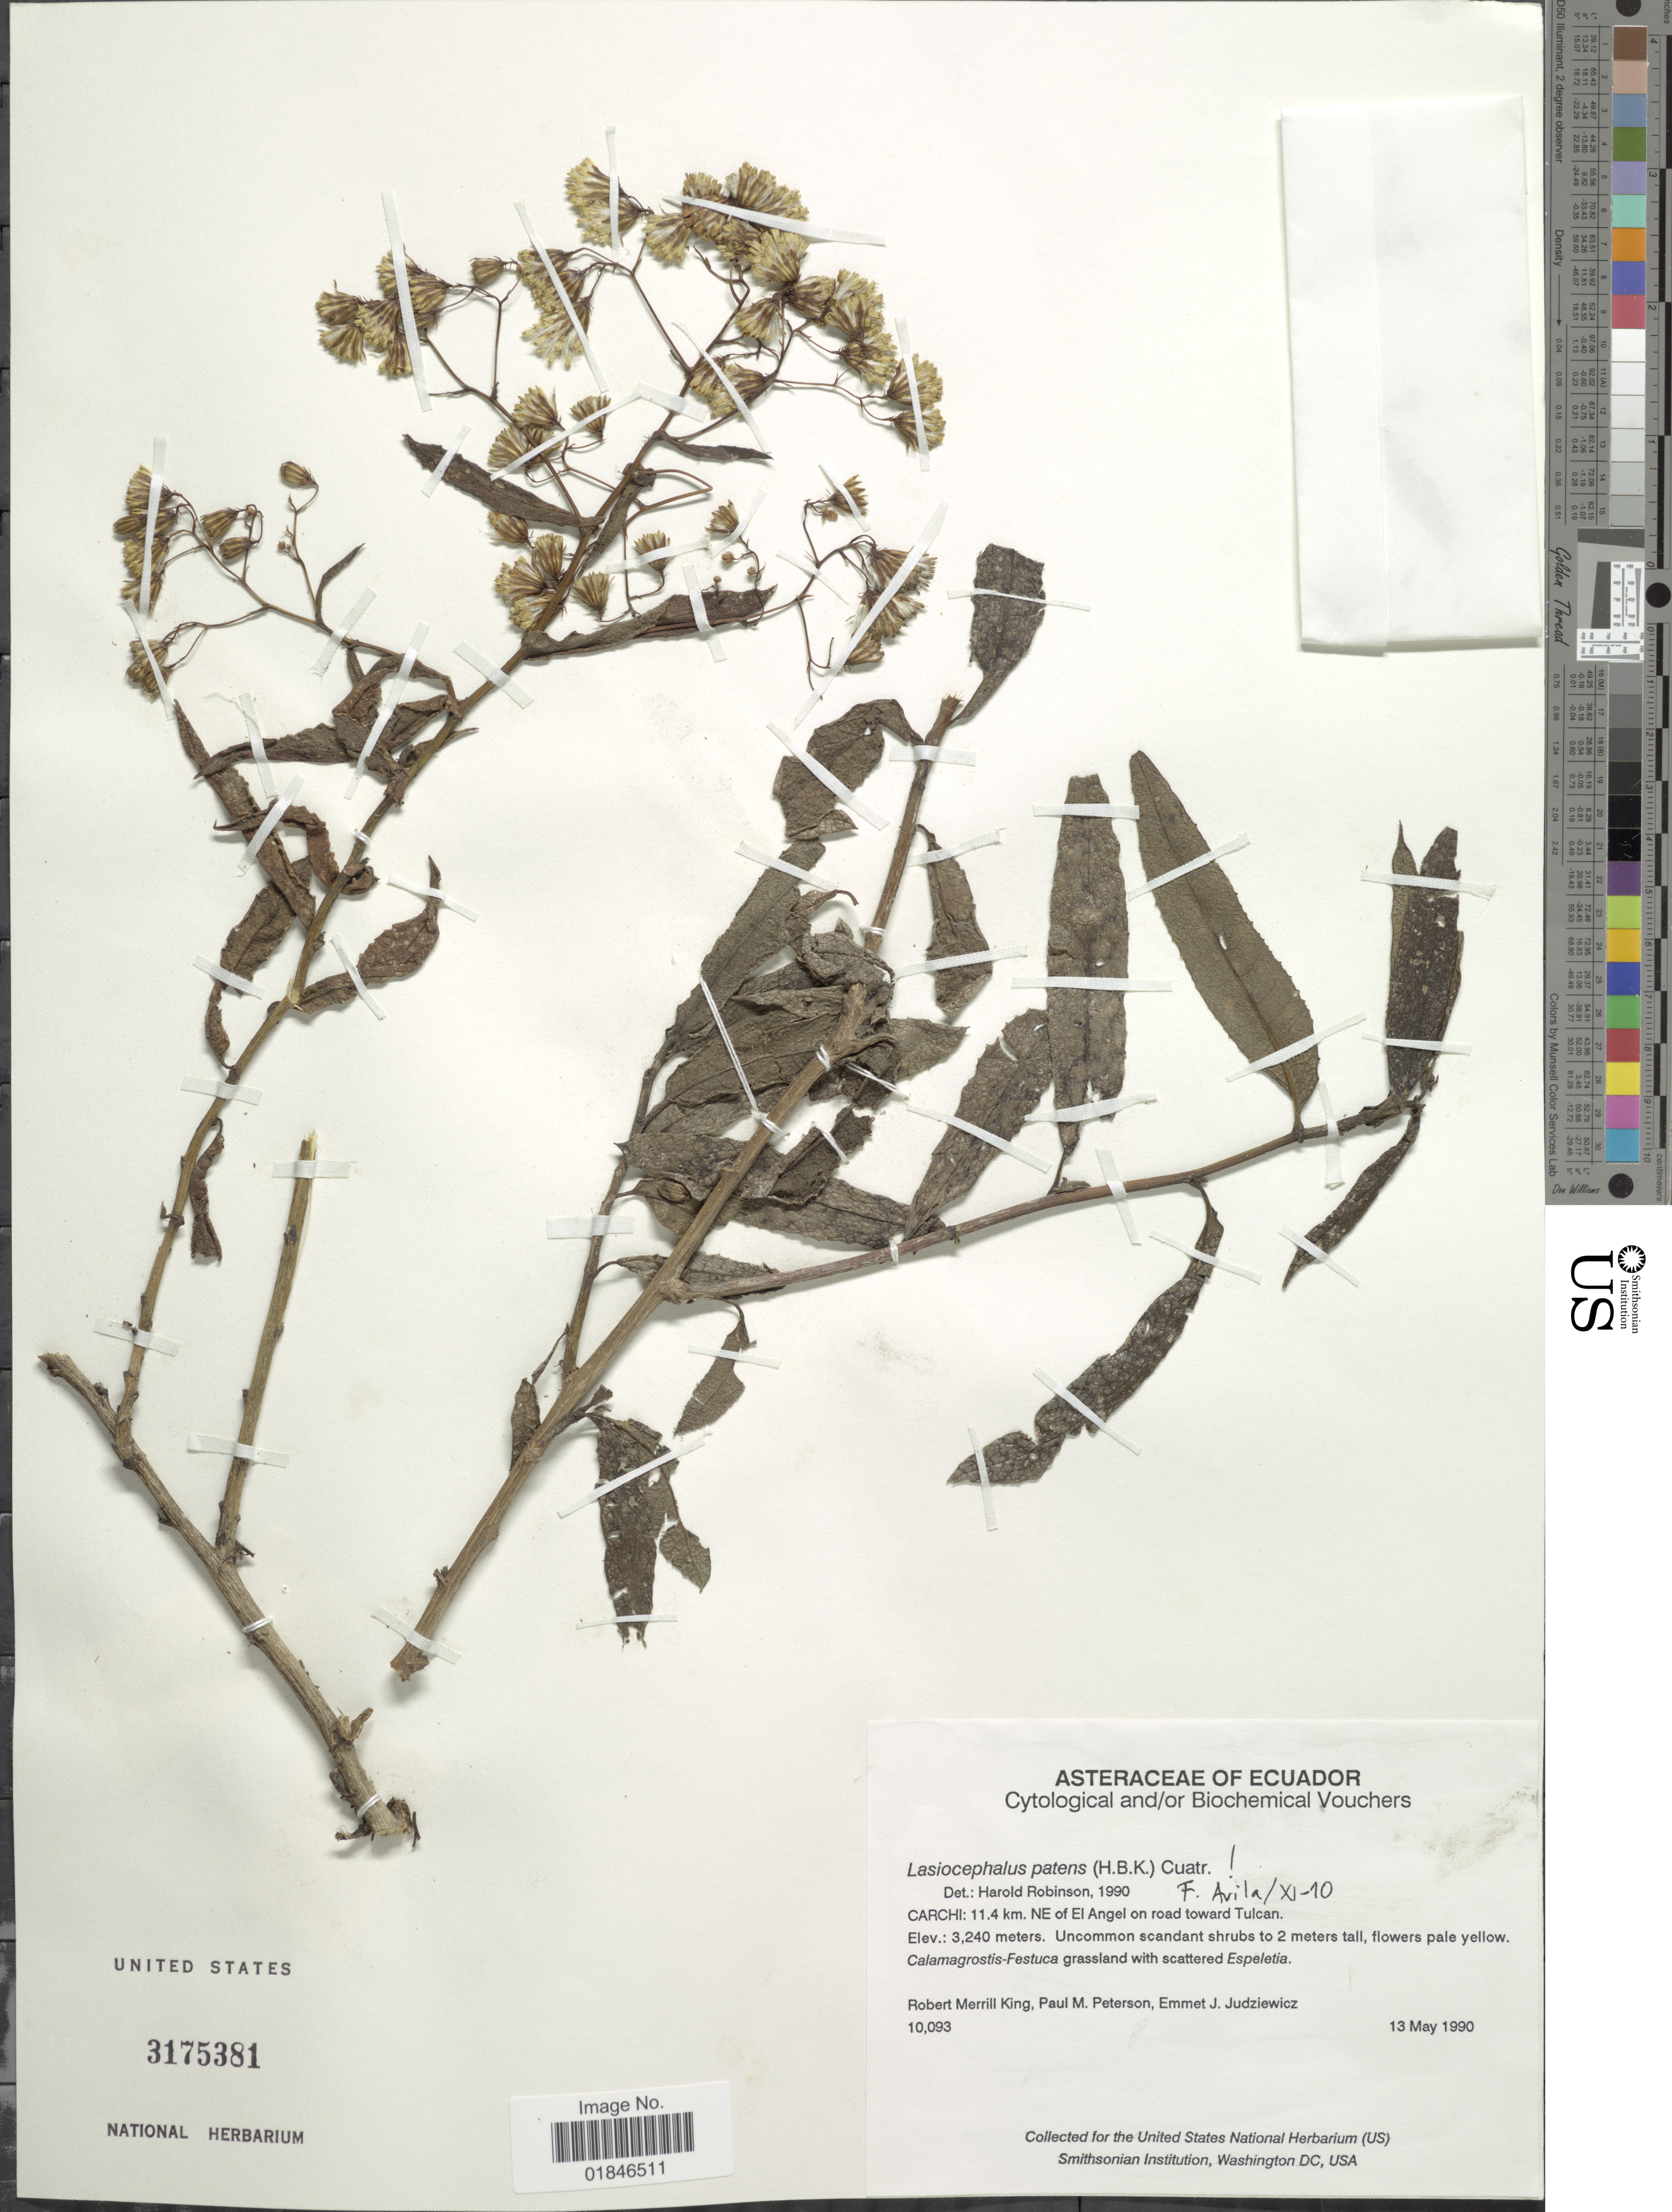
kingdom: Plantae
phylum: Tracheophyta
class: Magnoliopsida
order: Asterales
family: Asteraceae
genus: Senecio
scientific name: Senecio patens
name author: (Kunth) DC.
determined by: Salomon, Luciana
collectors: R. M. King, P. M. Peterson & E. J. Judziewicz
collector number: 10093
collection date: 1990-05-13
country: Ecuador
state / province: Carchi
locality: Carchi: 11.4 km. NE of El Angel on road toward Tulcan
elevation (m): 3240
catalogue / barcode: US 3175381